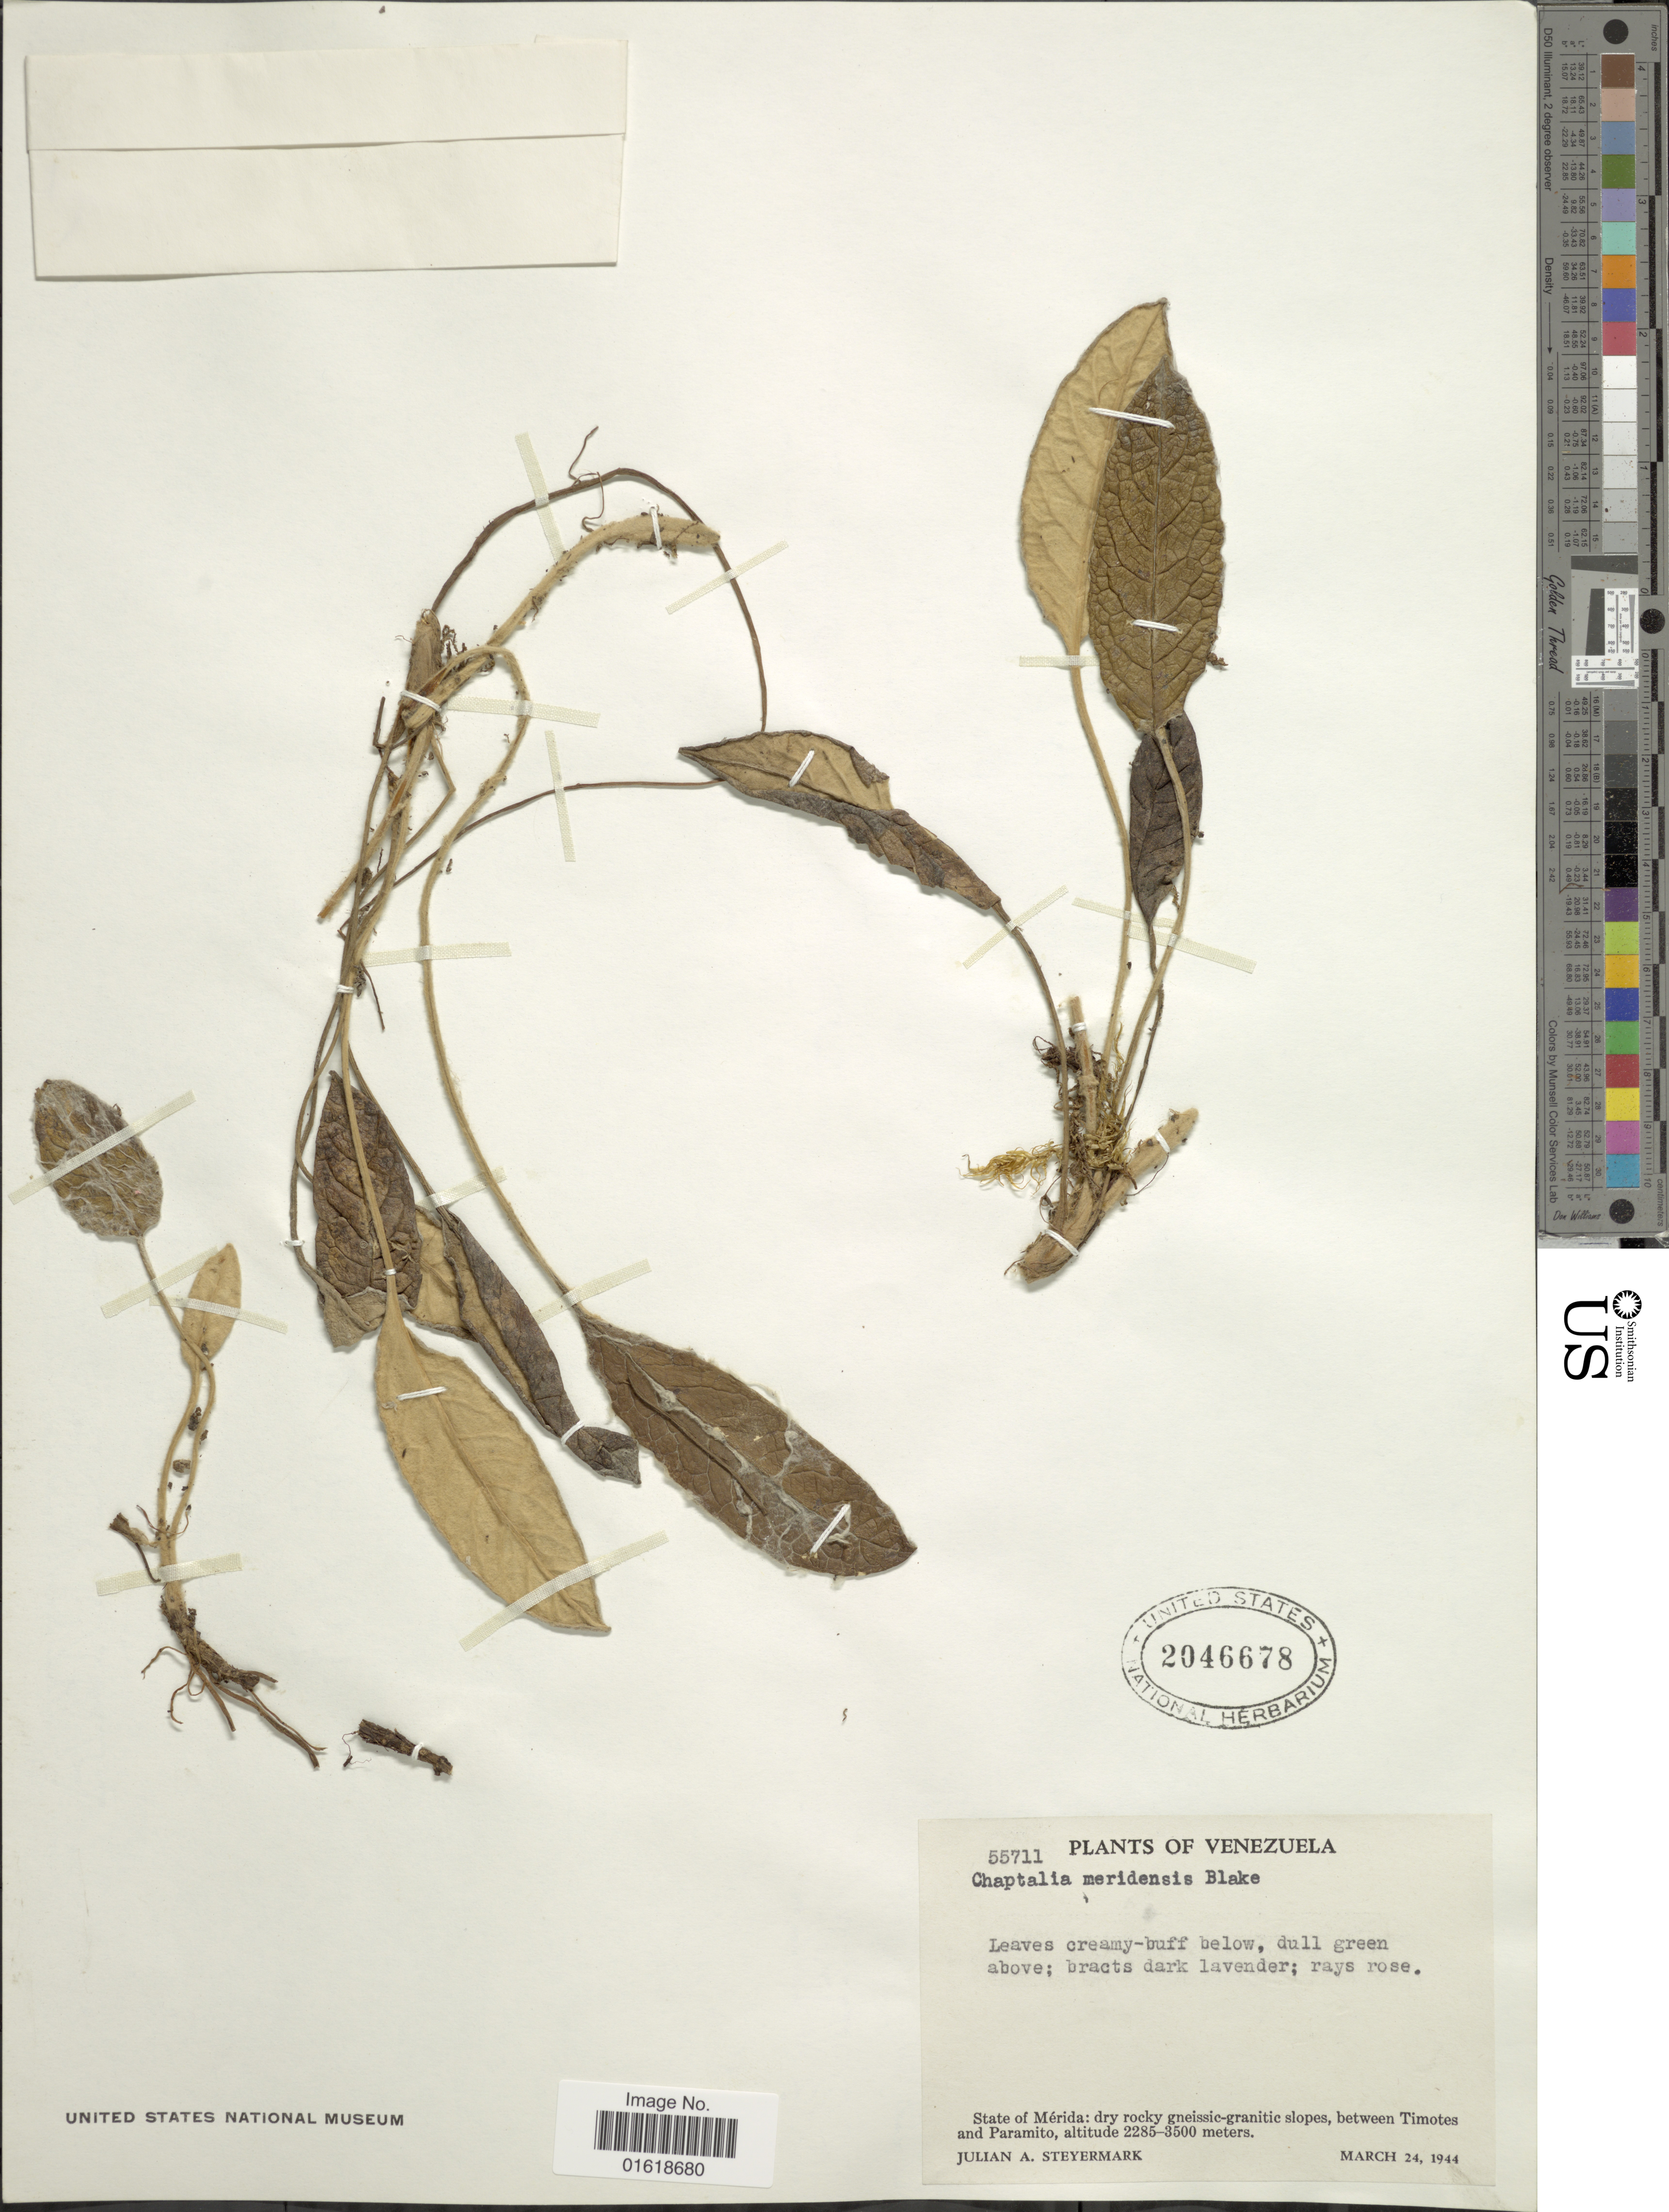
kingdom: Plantae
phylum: Tracheophyta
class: Magnoliopsida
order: Asterales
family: Asteraceae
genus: Chaptalia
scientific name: Chaptalia meridensis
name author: S.F. Blake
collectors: J. Steyermark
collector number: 55711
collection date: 1944-03-24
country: Venezuela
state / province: Mérida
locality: State of Mérida: dry rocky gneissic-granitic slopes, between Timotes and Paramito.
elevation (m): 2285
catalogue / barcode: US 2046678